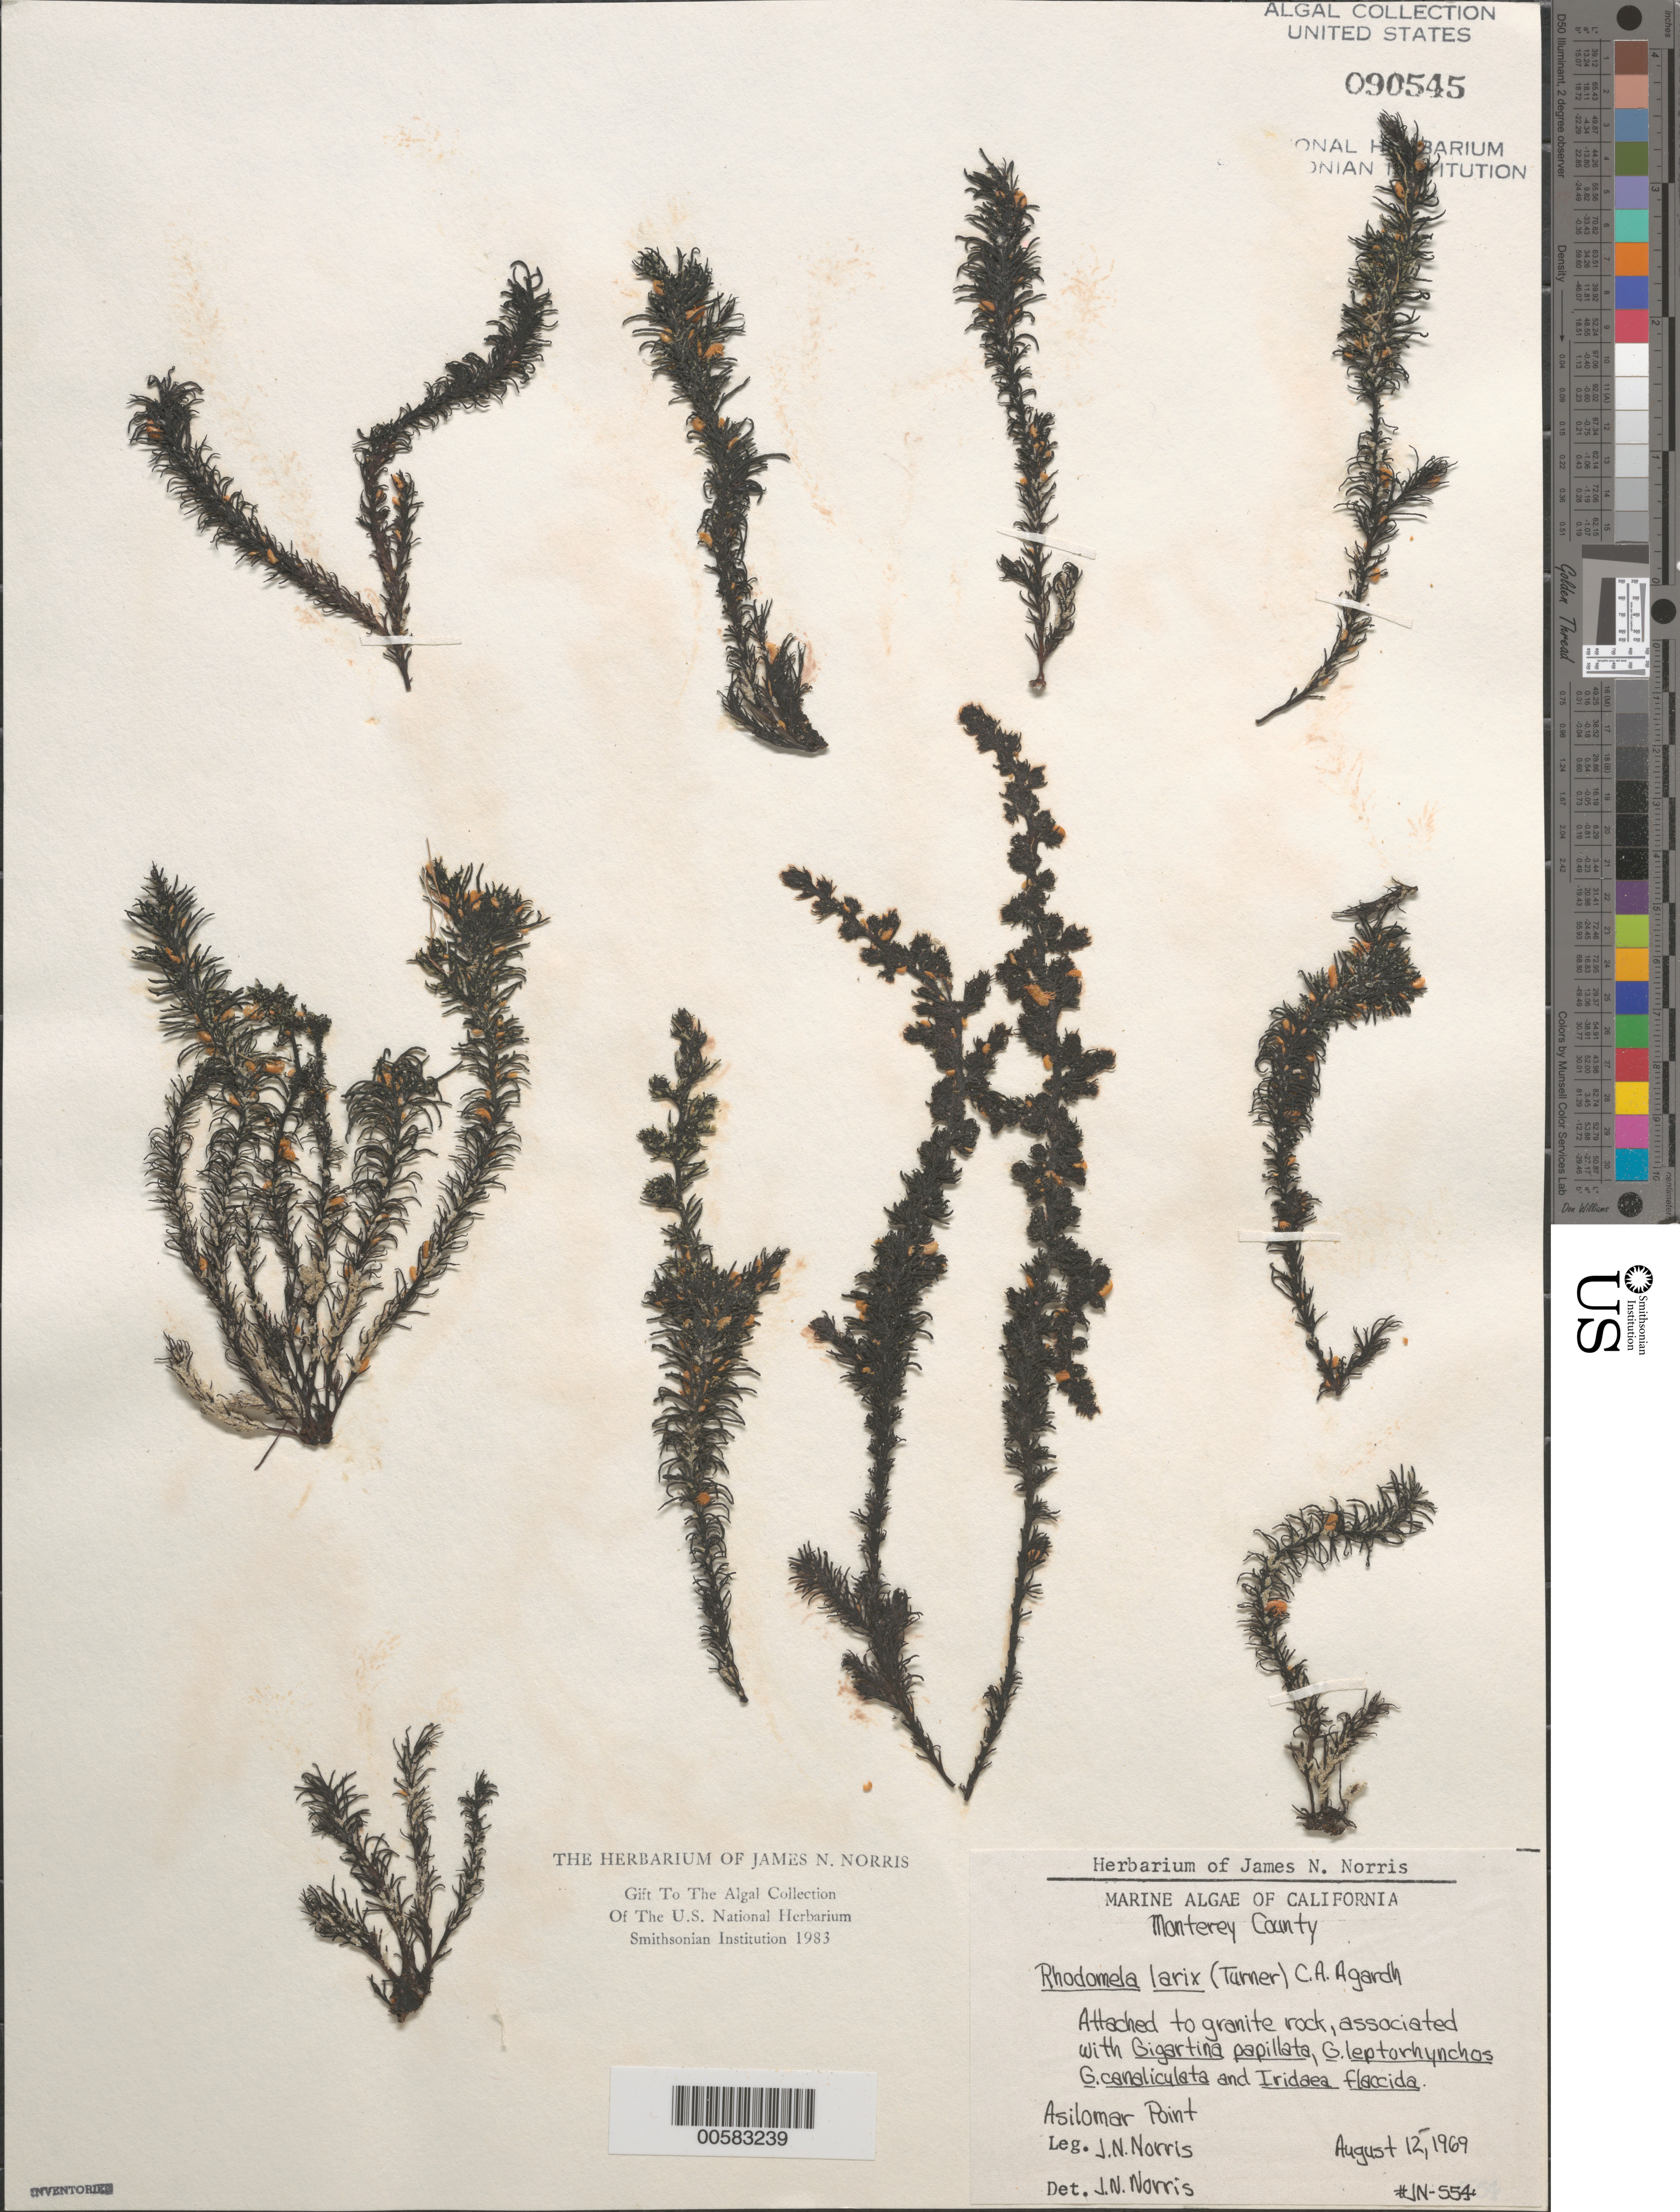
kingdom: Plantae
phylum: Rhodophyta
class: Florideophyceae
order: Ceramiales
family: Rhodomelaceae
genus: Neorhodomela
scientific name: Neorhodomela larix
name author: (Turner) Masuda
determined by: Algae name updating Project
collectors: J. N. Norris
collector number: JN-554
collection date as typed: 12 Aug 1969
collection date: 1969-08-12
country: United States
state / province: California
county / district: Monterey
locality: Asilomar Point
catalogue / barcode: US 90545